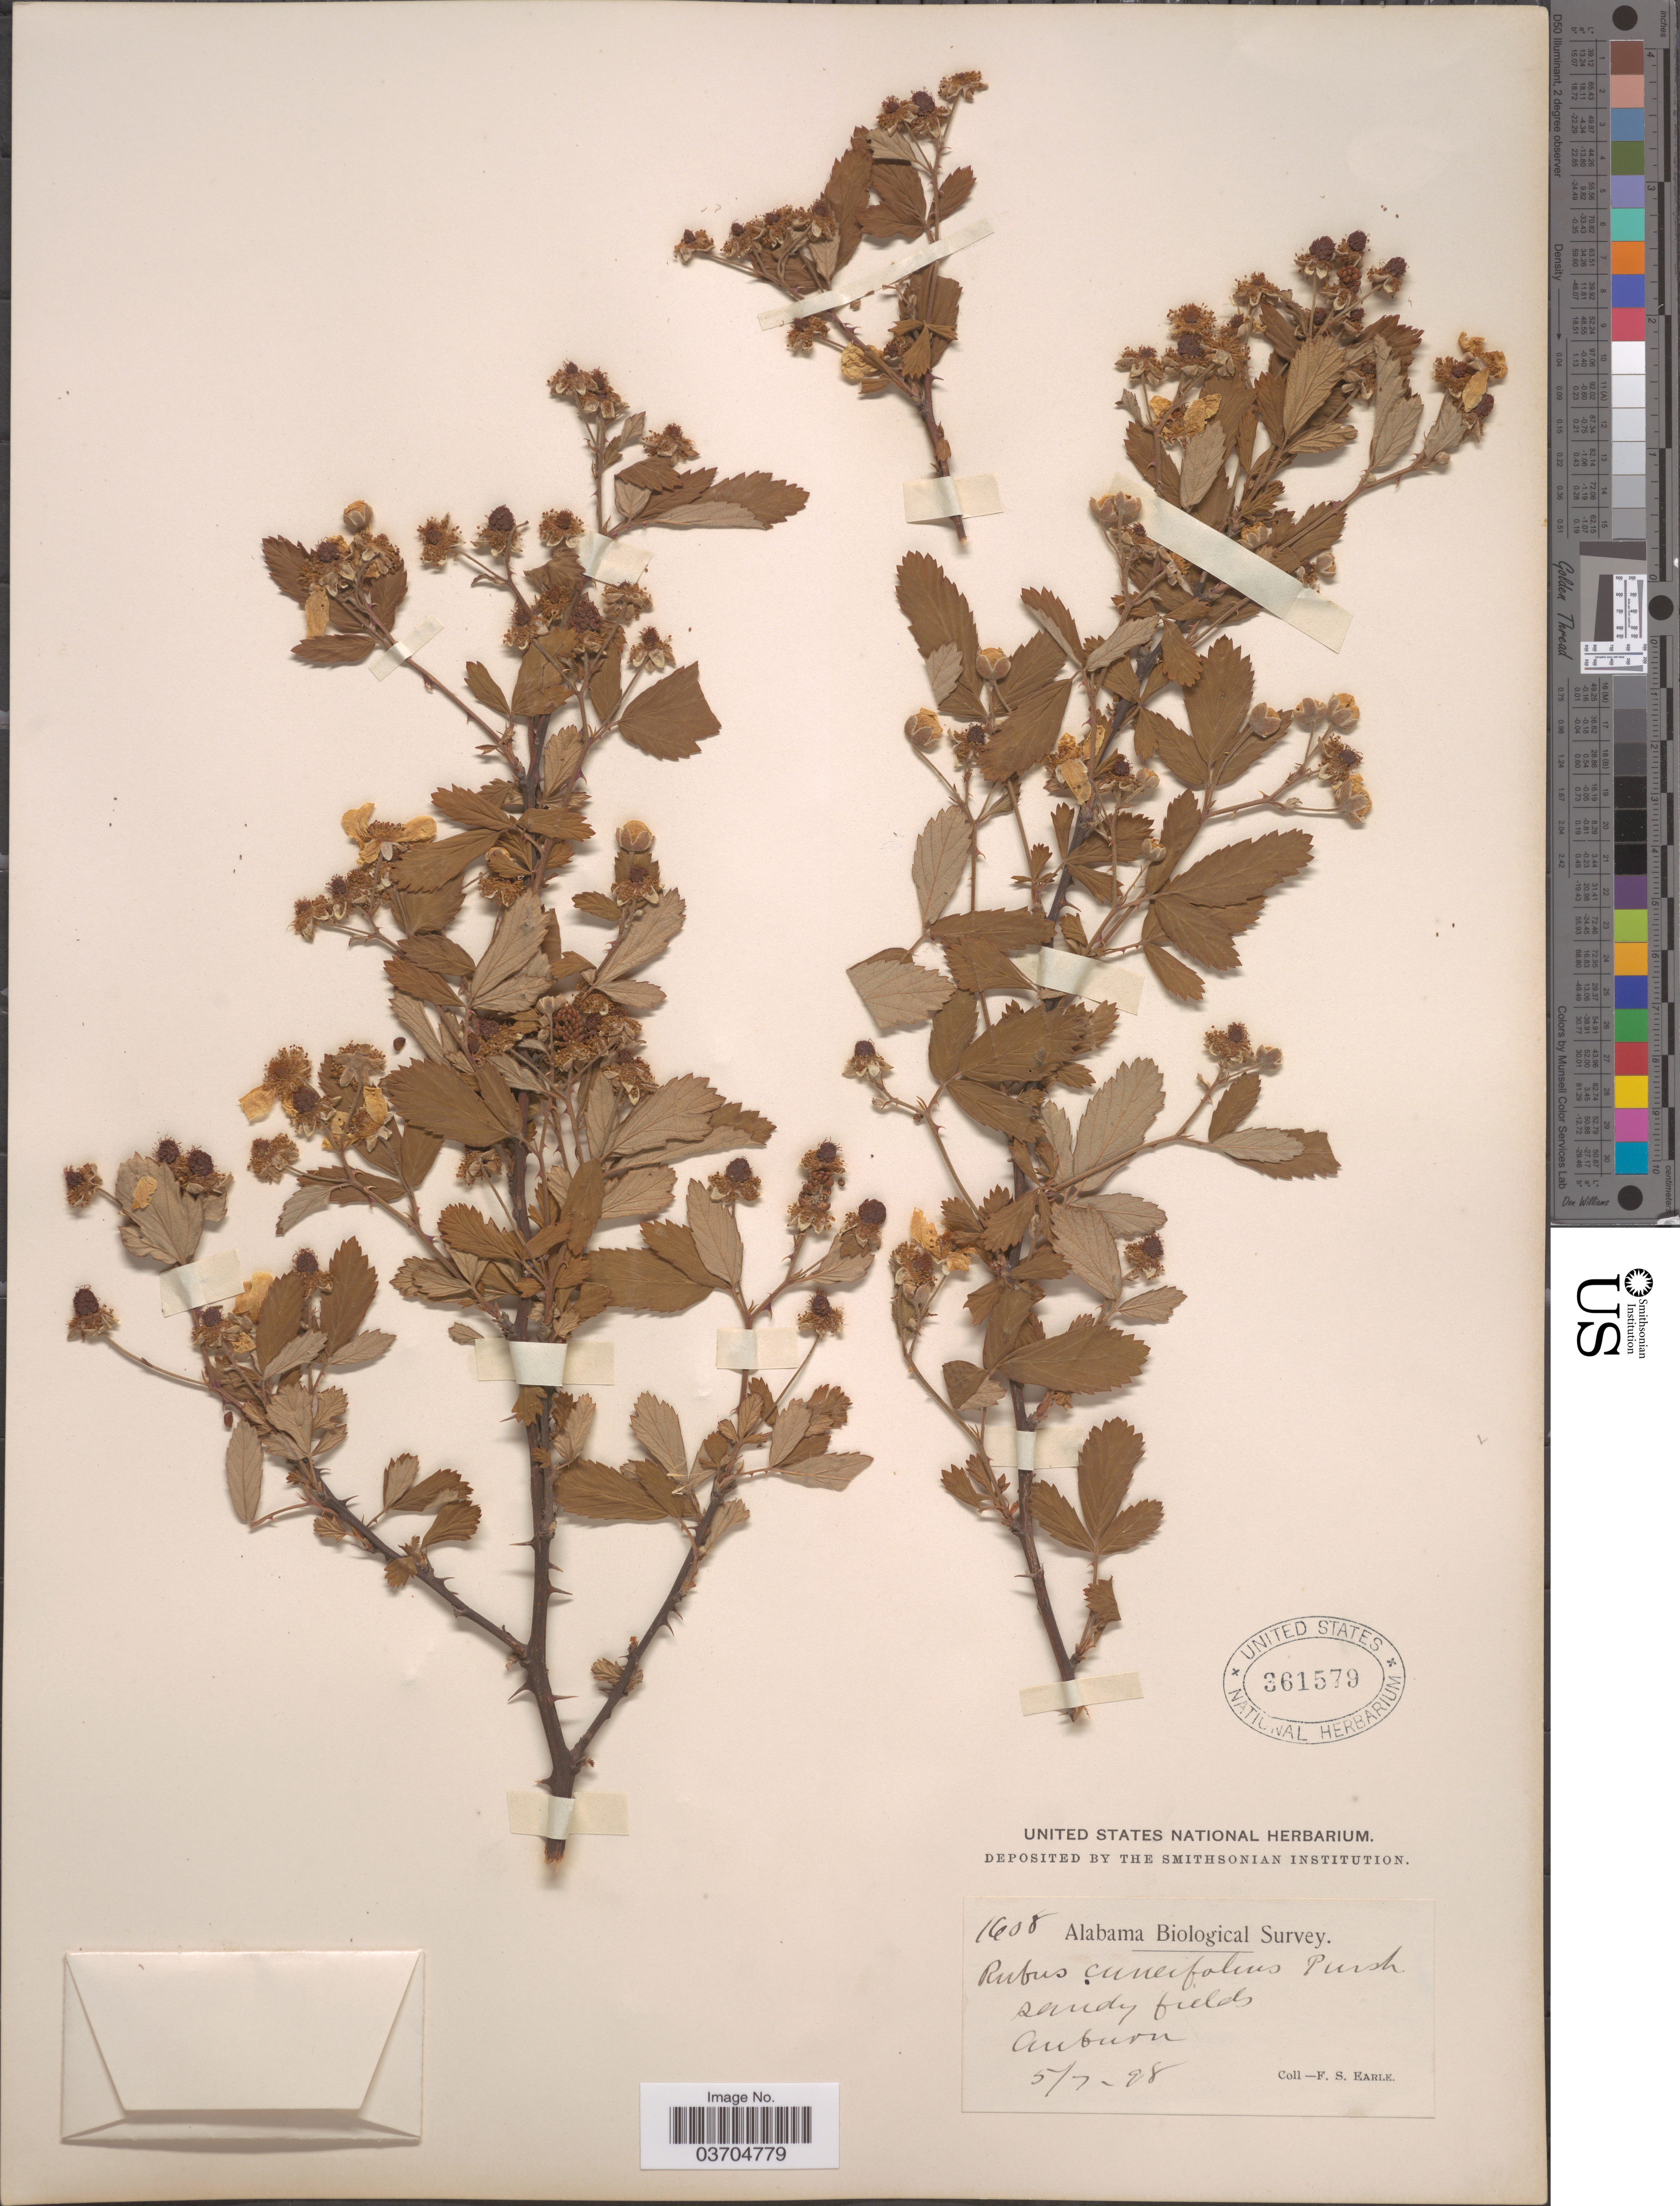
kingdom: Plantae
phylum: Tracheophyta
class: Magnoliopsida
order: Rosales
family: Rosaceae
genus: Rubus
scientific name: Rubus cuneifolius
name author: Pursh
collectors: F. S. Earle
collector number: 1608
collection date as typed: Transcribed d/m/y: 7/5/98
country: United States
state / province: Alabama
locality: Auburn.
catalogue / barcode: US 361579